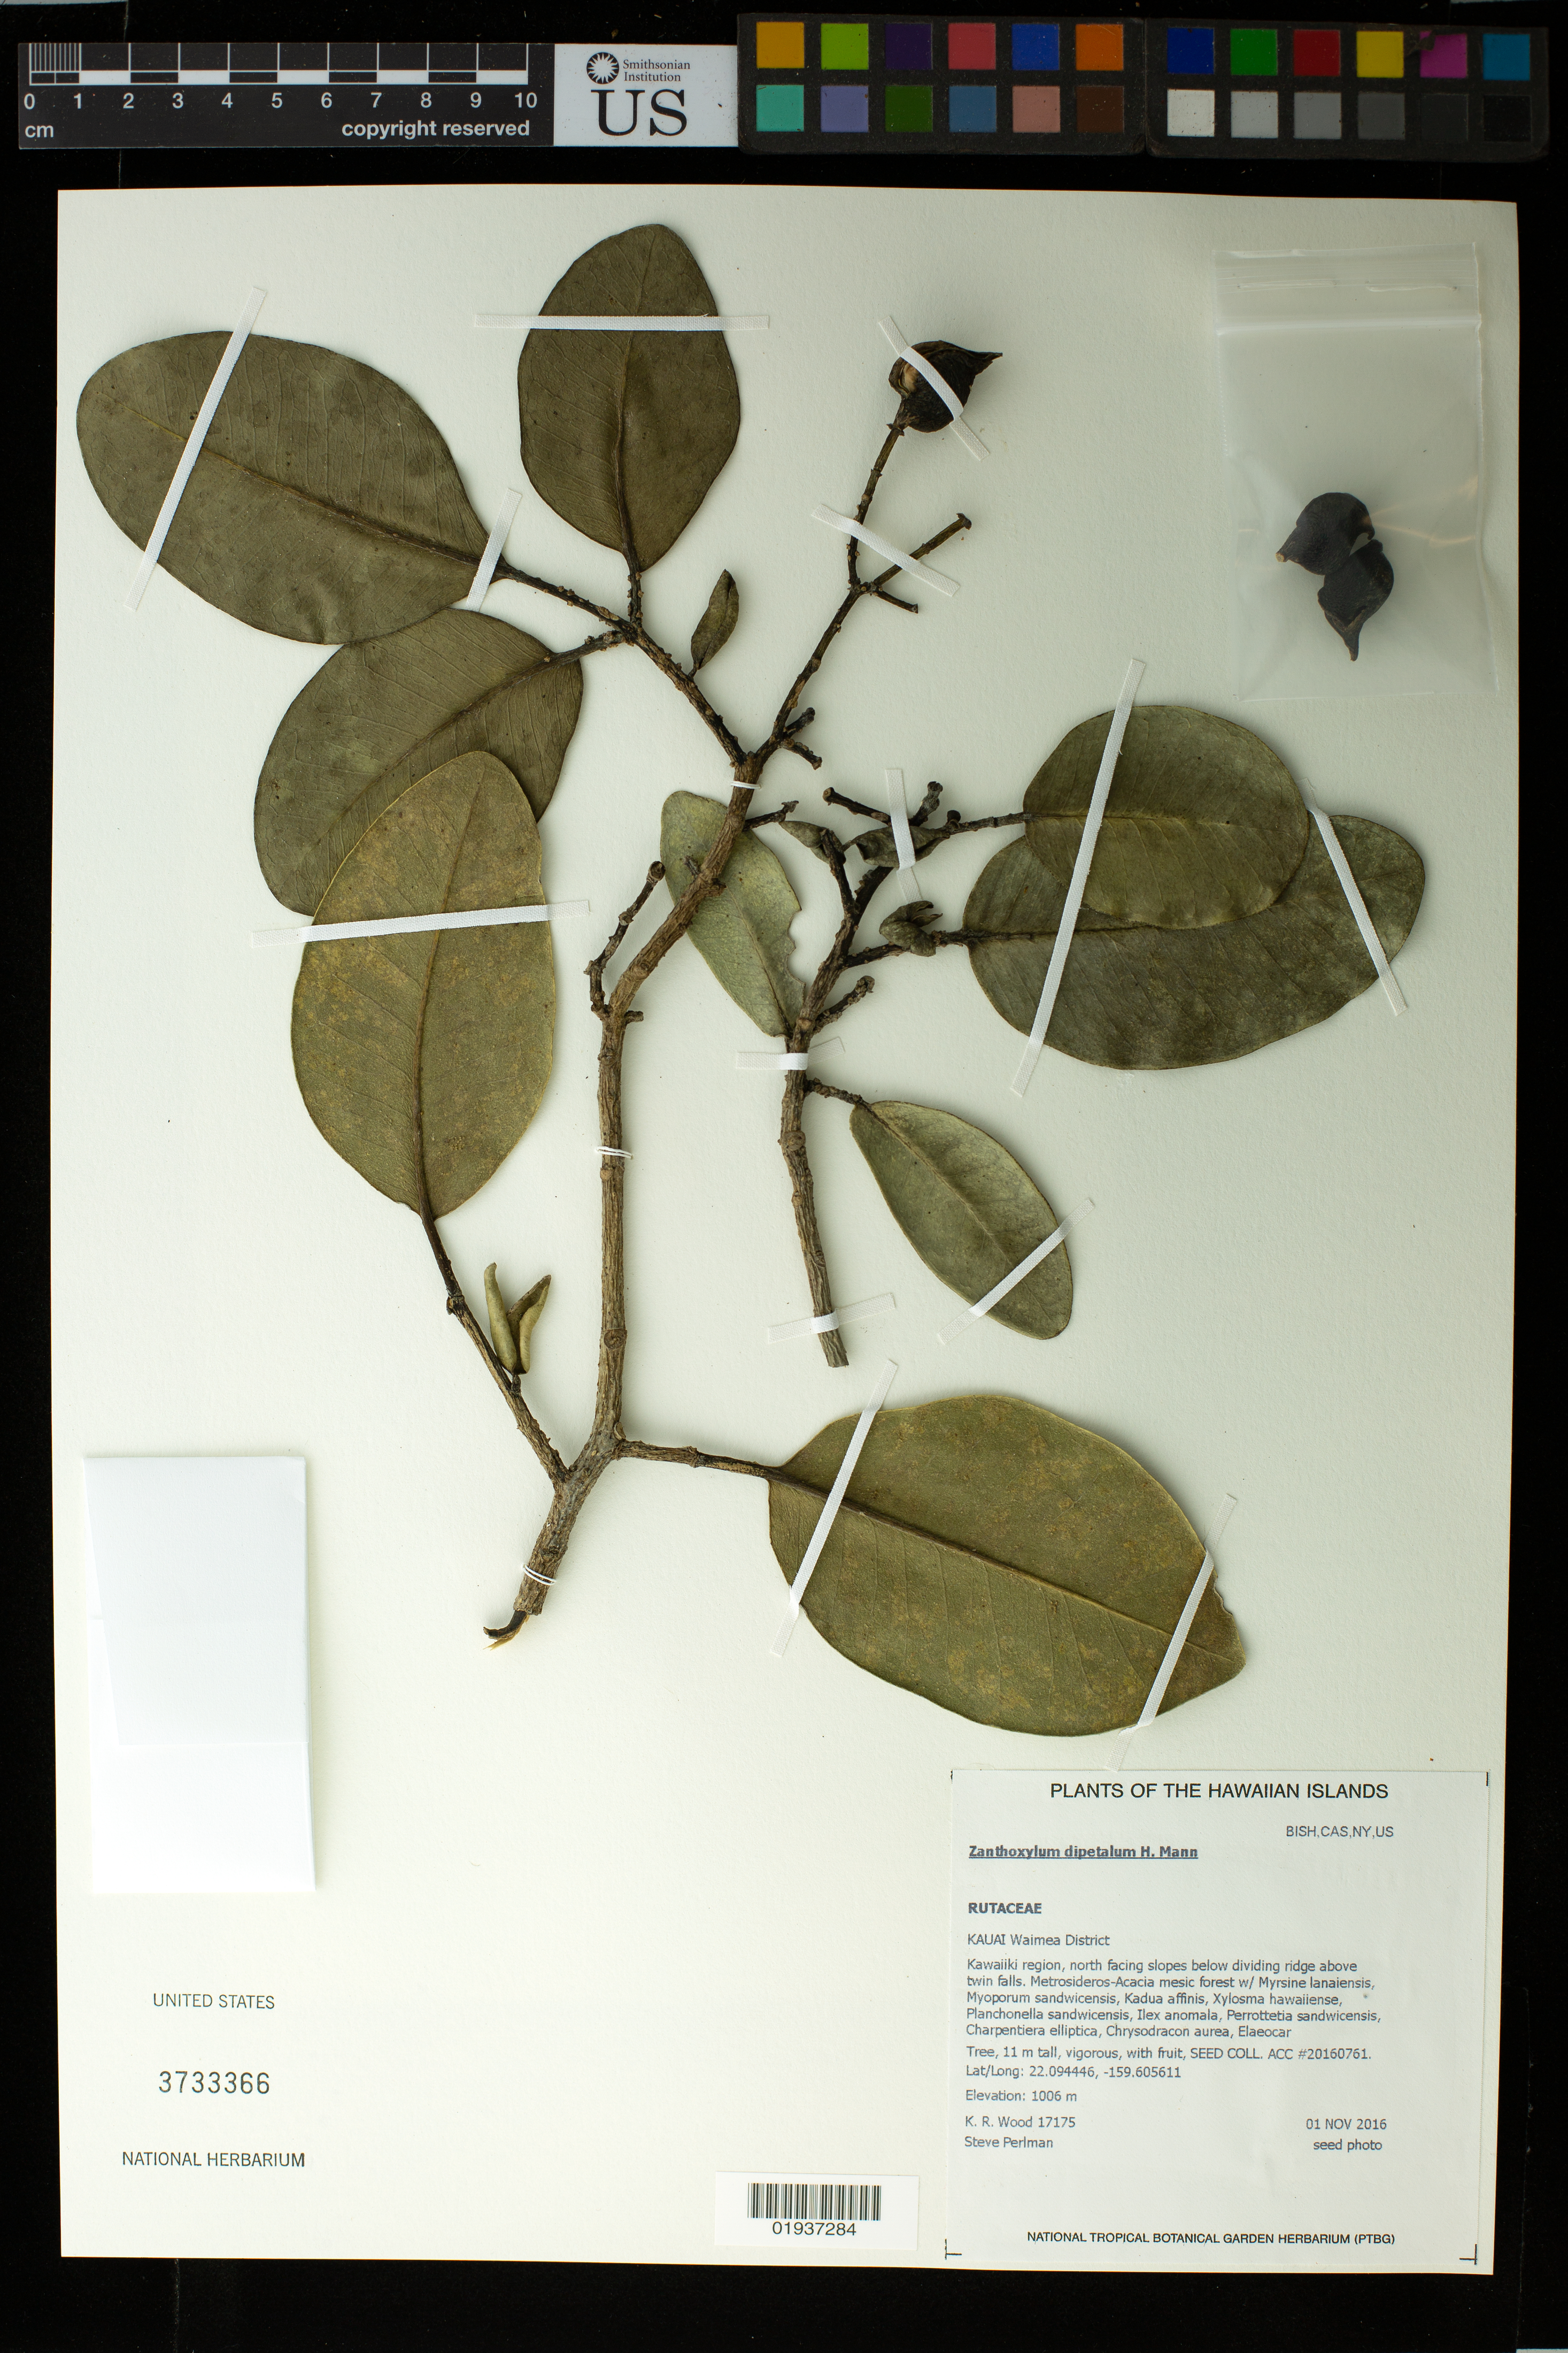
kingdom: Plantae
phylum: Tracheophyta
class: Magnoliopsida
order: Sapindales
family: Rutaceae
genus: Zanthoxylum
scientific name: Zanthoxylum dipetalum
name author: H. Mann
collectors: K. R. Wood & S. P. Perlman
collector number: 17175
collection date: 2016-11-01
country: United States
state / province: Hawaii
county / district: Kauai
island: Kaua'i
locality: Waimea district, Kawaiiki region, north facing slopes below dividing ridge above twin falls.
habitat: Mesic forest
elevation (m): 1006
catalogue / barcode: US 3733366